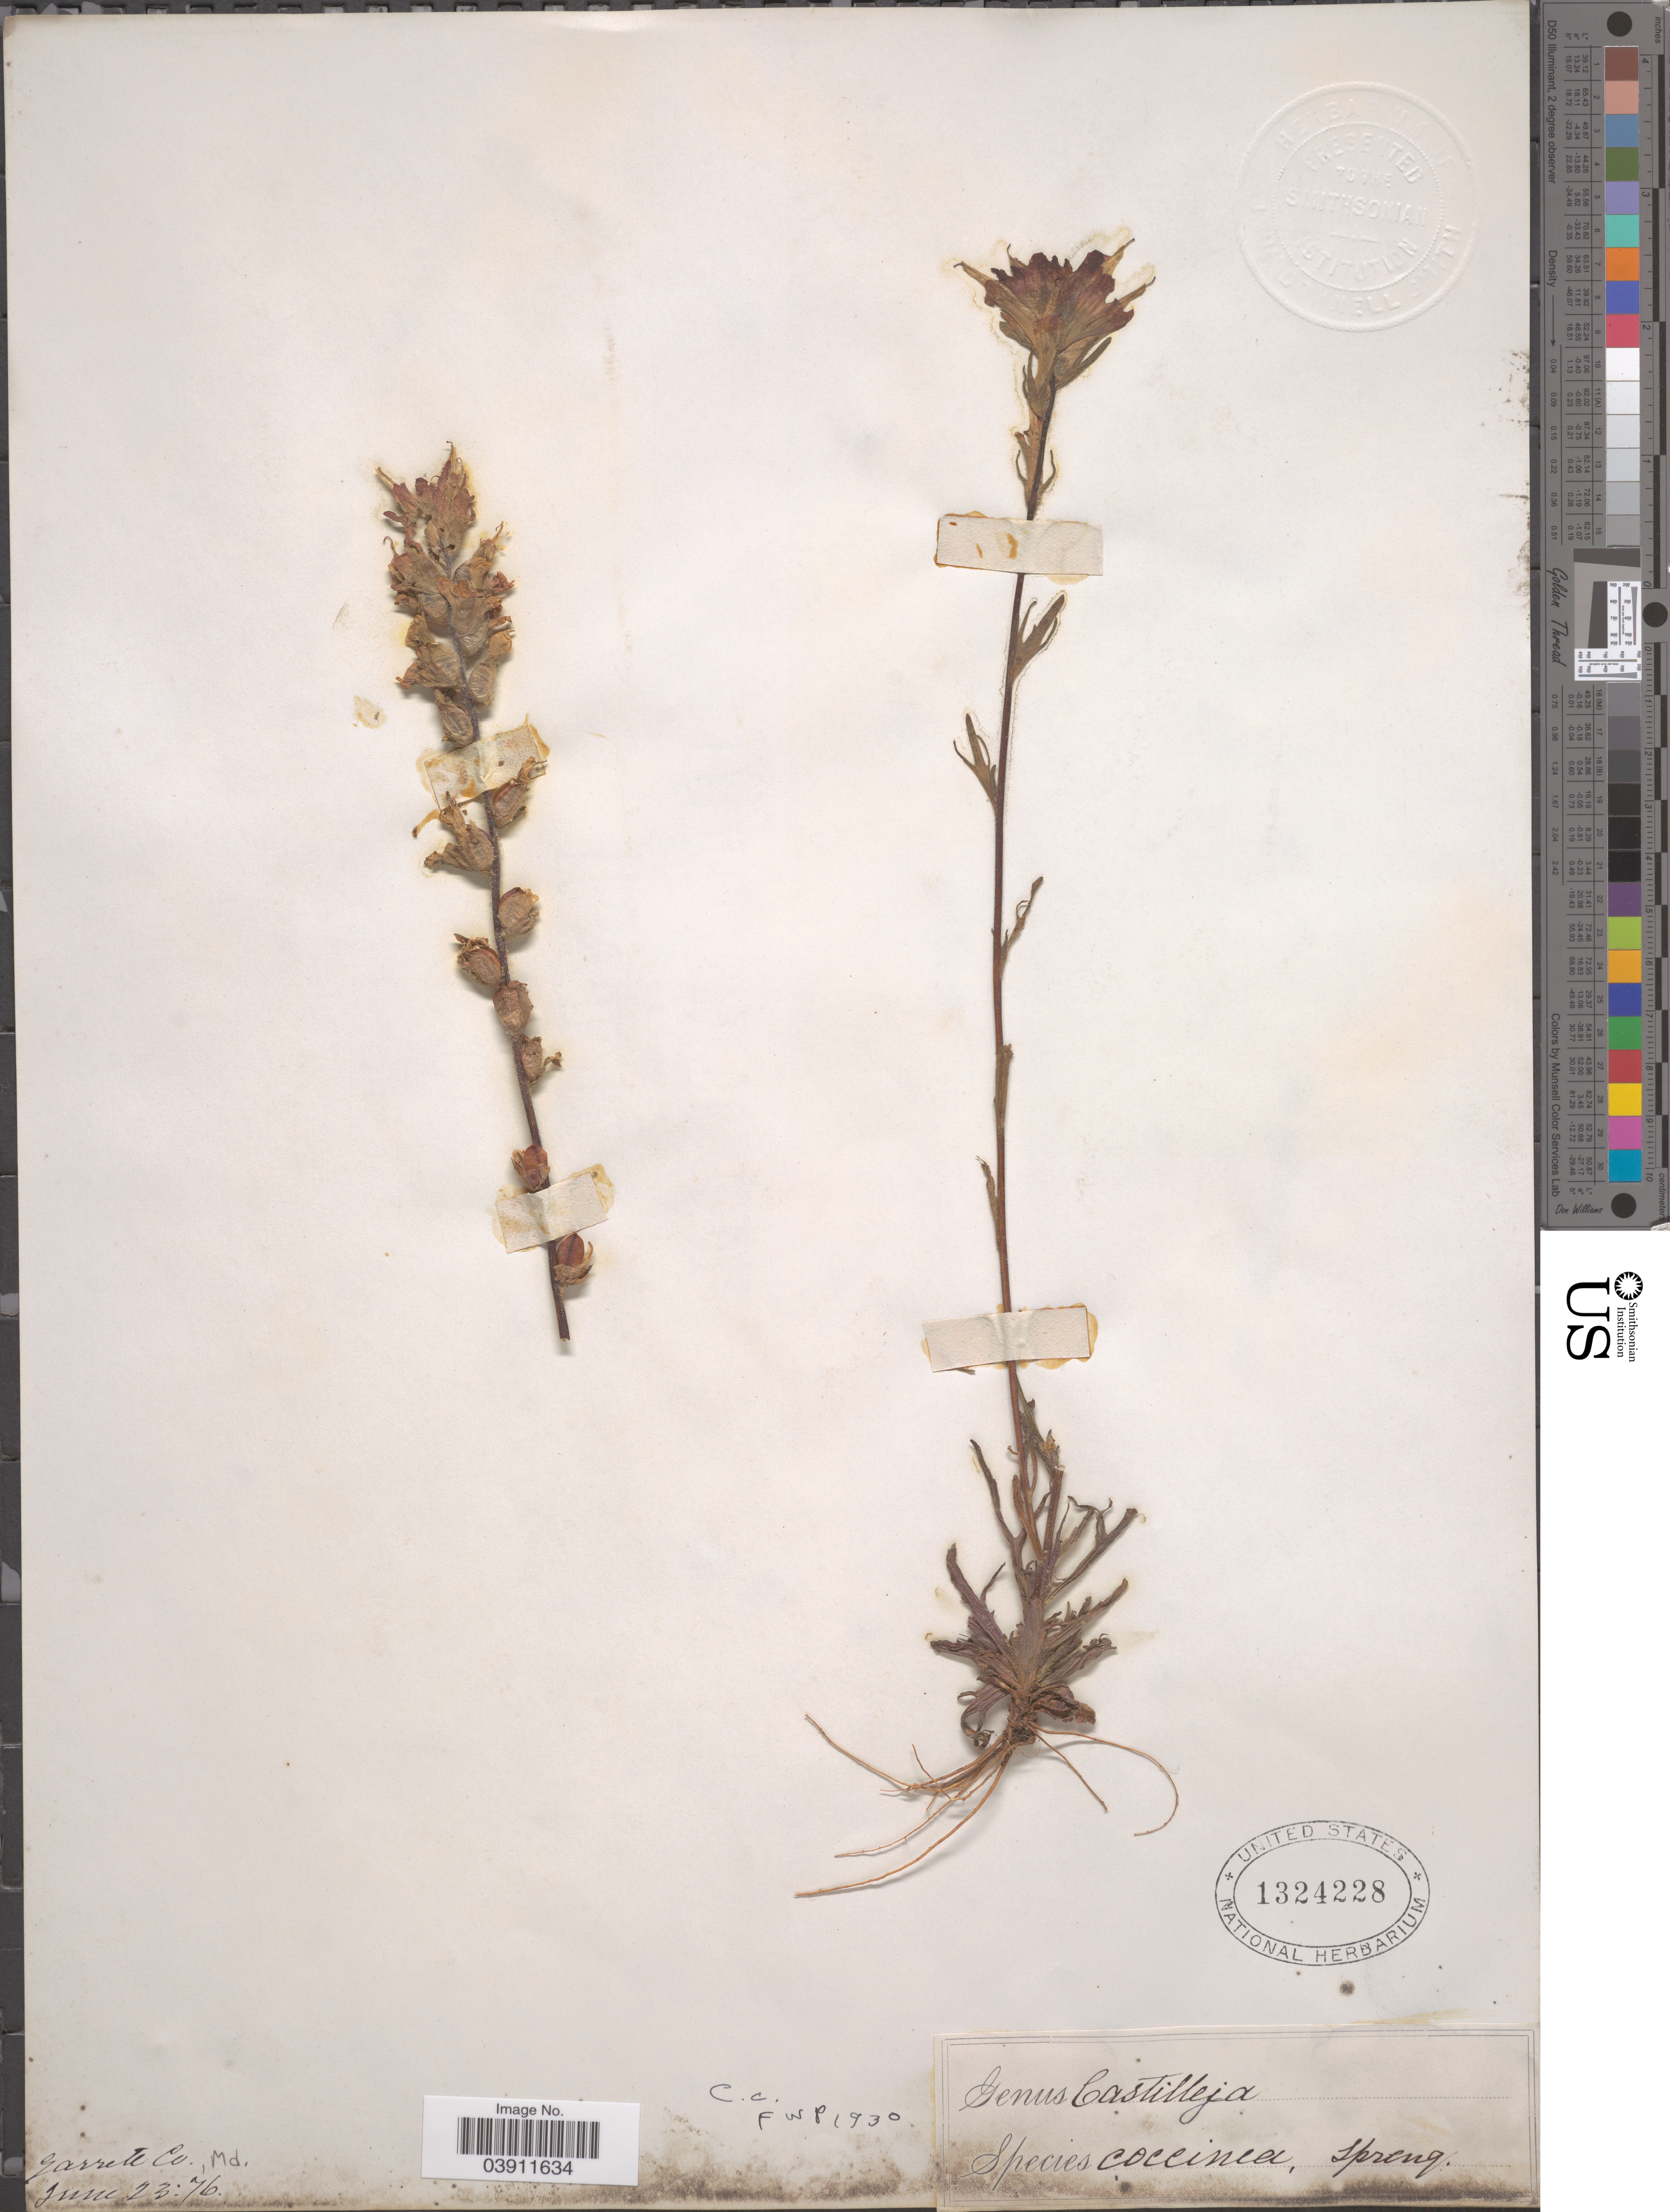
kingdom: Plantae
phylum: Tracheophyta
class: Magnoliopsida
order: Lamiales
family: Orobanchaceae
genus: Castilleja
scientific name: Castilleja coccinea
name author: (L.) Spreng.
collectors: J. Donnell Smith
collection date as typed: Transcribed d/m/y: 23/6/76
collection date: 1876-06-23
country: United States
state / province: Maryland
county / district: Garrett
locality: Garrett Co.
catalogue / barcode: US 1324228